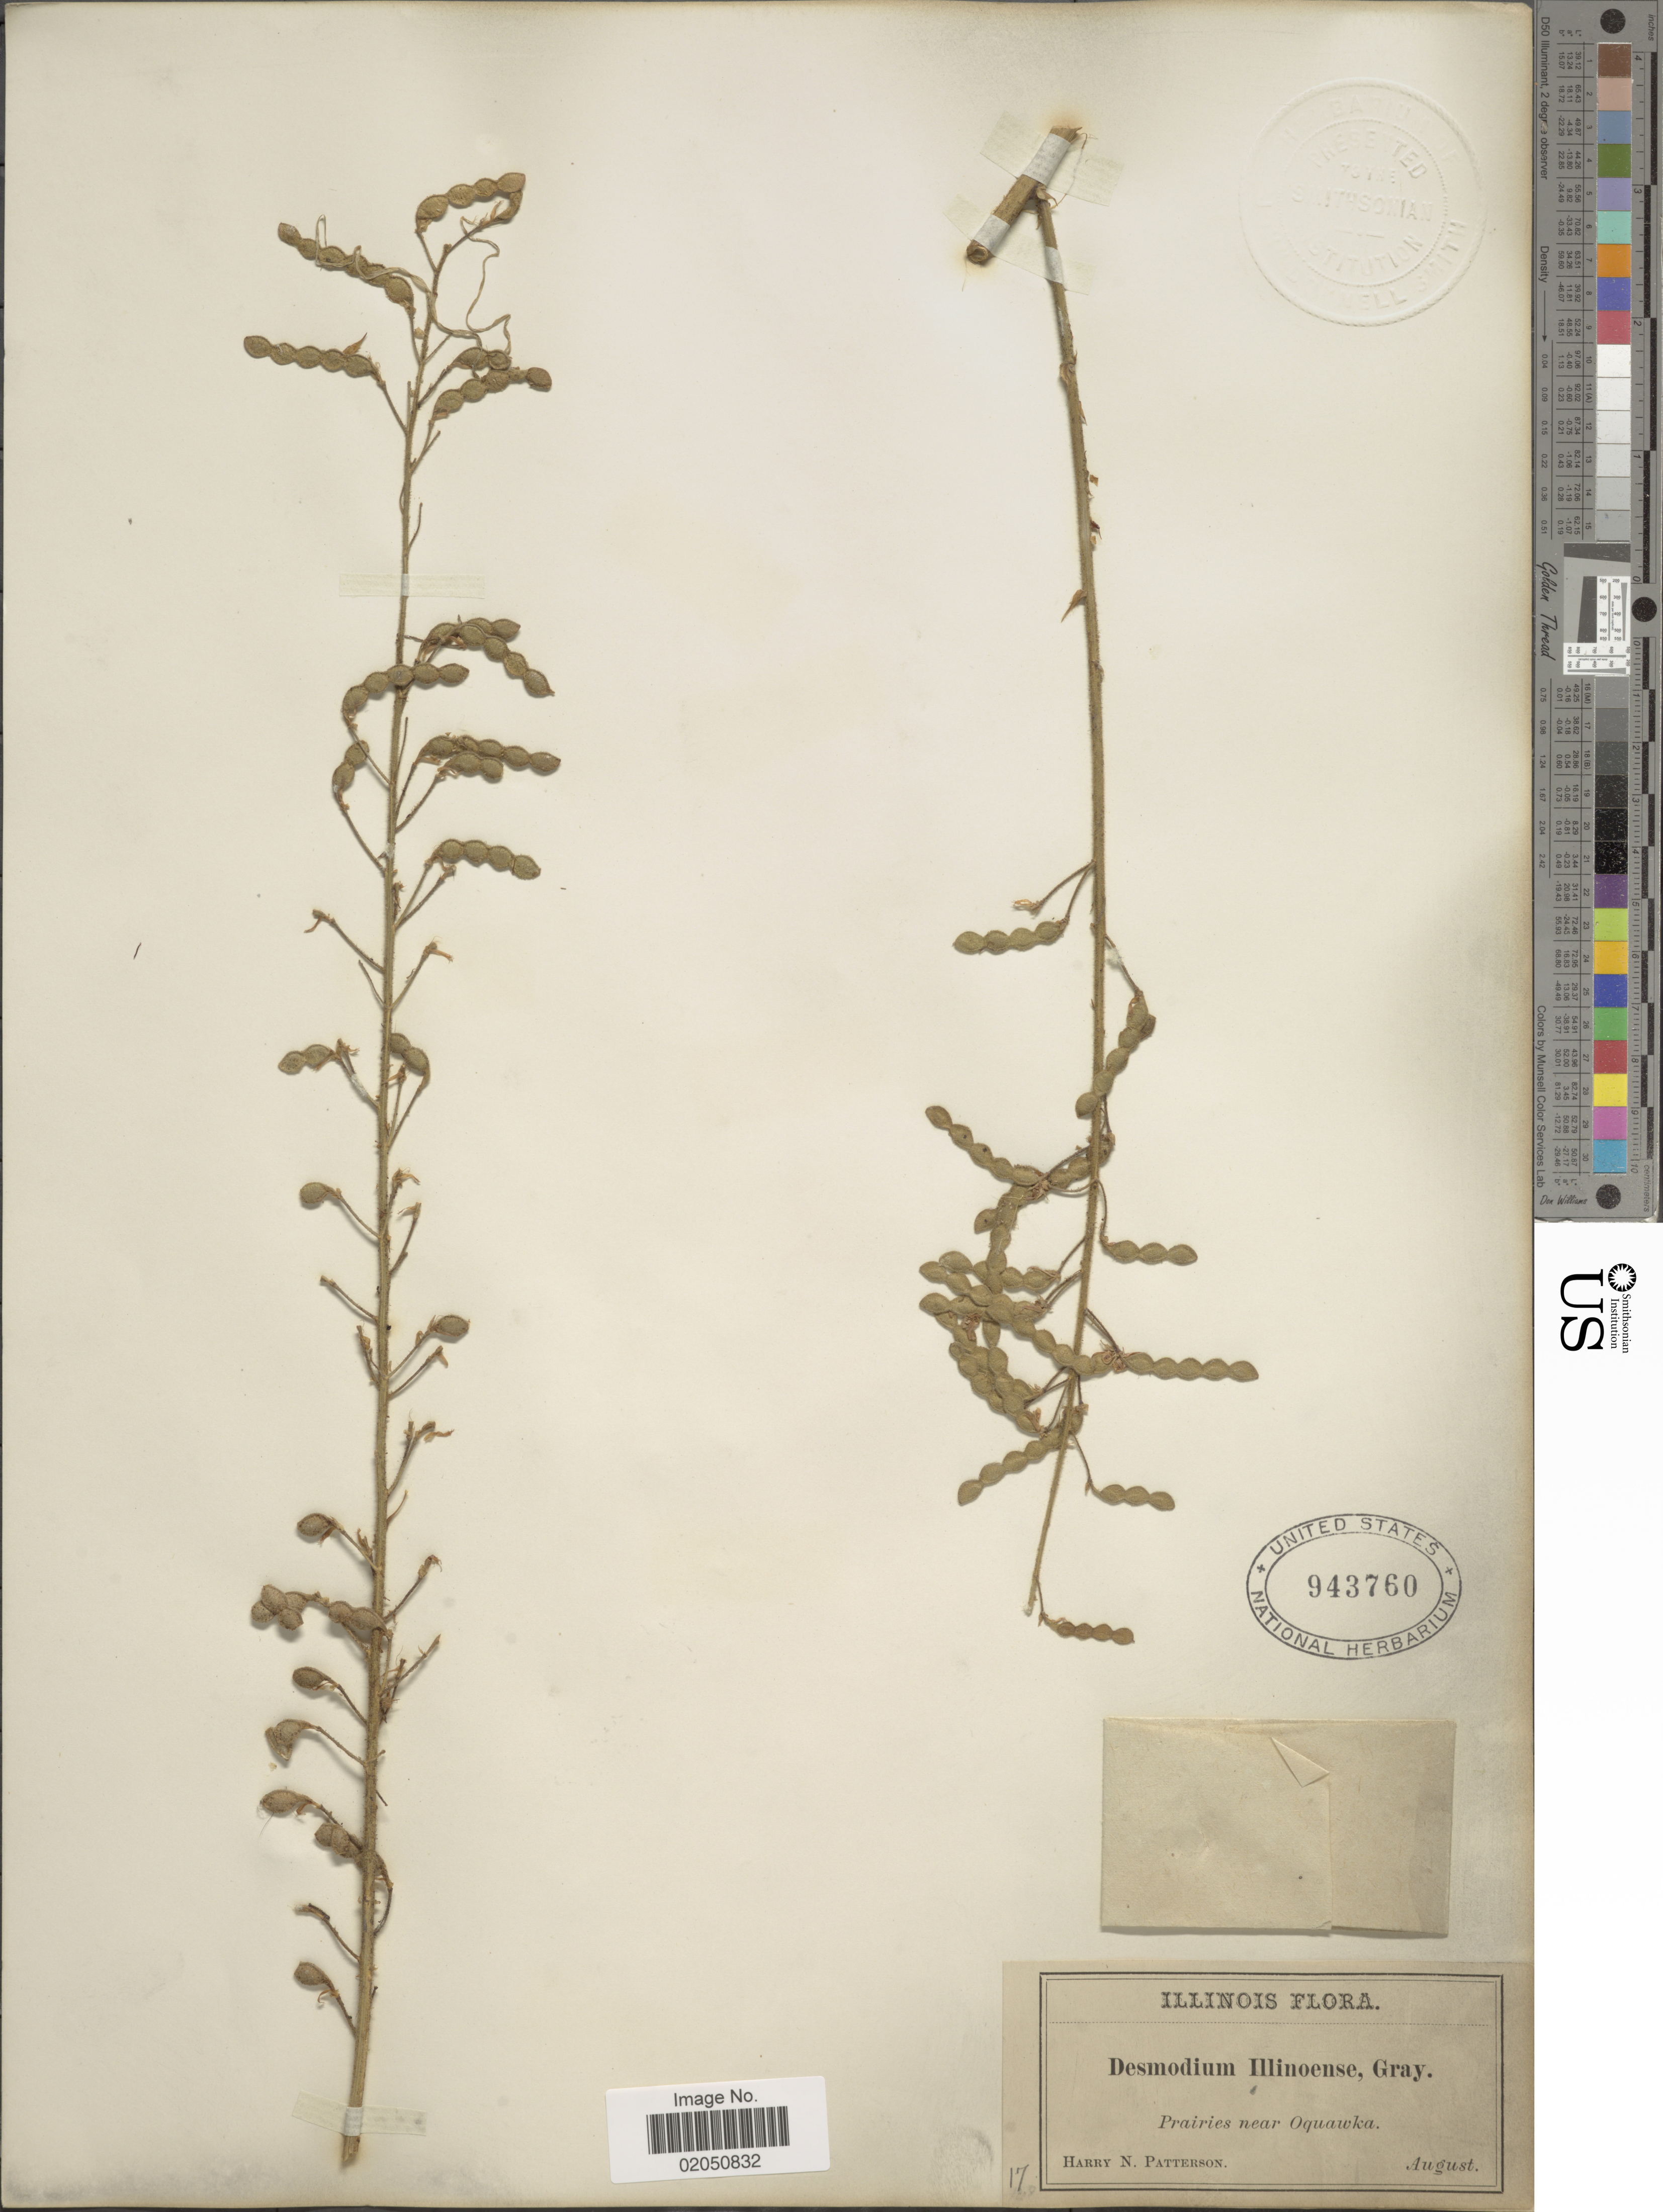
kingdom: Plantae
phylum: Tracheophyta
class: Magnoliopsida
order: Fabales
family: Fabaceae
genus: Desmodium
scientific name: Desmodium illinoense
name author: A. Gray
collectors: H. N. Patterson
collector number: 17?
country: United States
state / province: Illinois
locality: Prairies near Oquawka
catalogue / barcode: US 943760